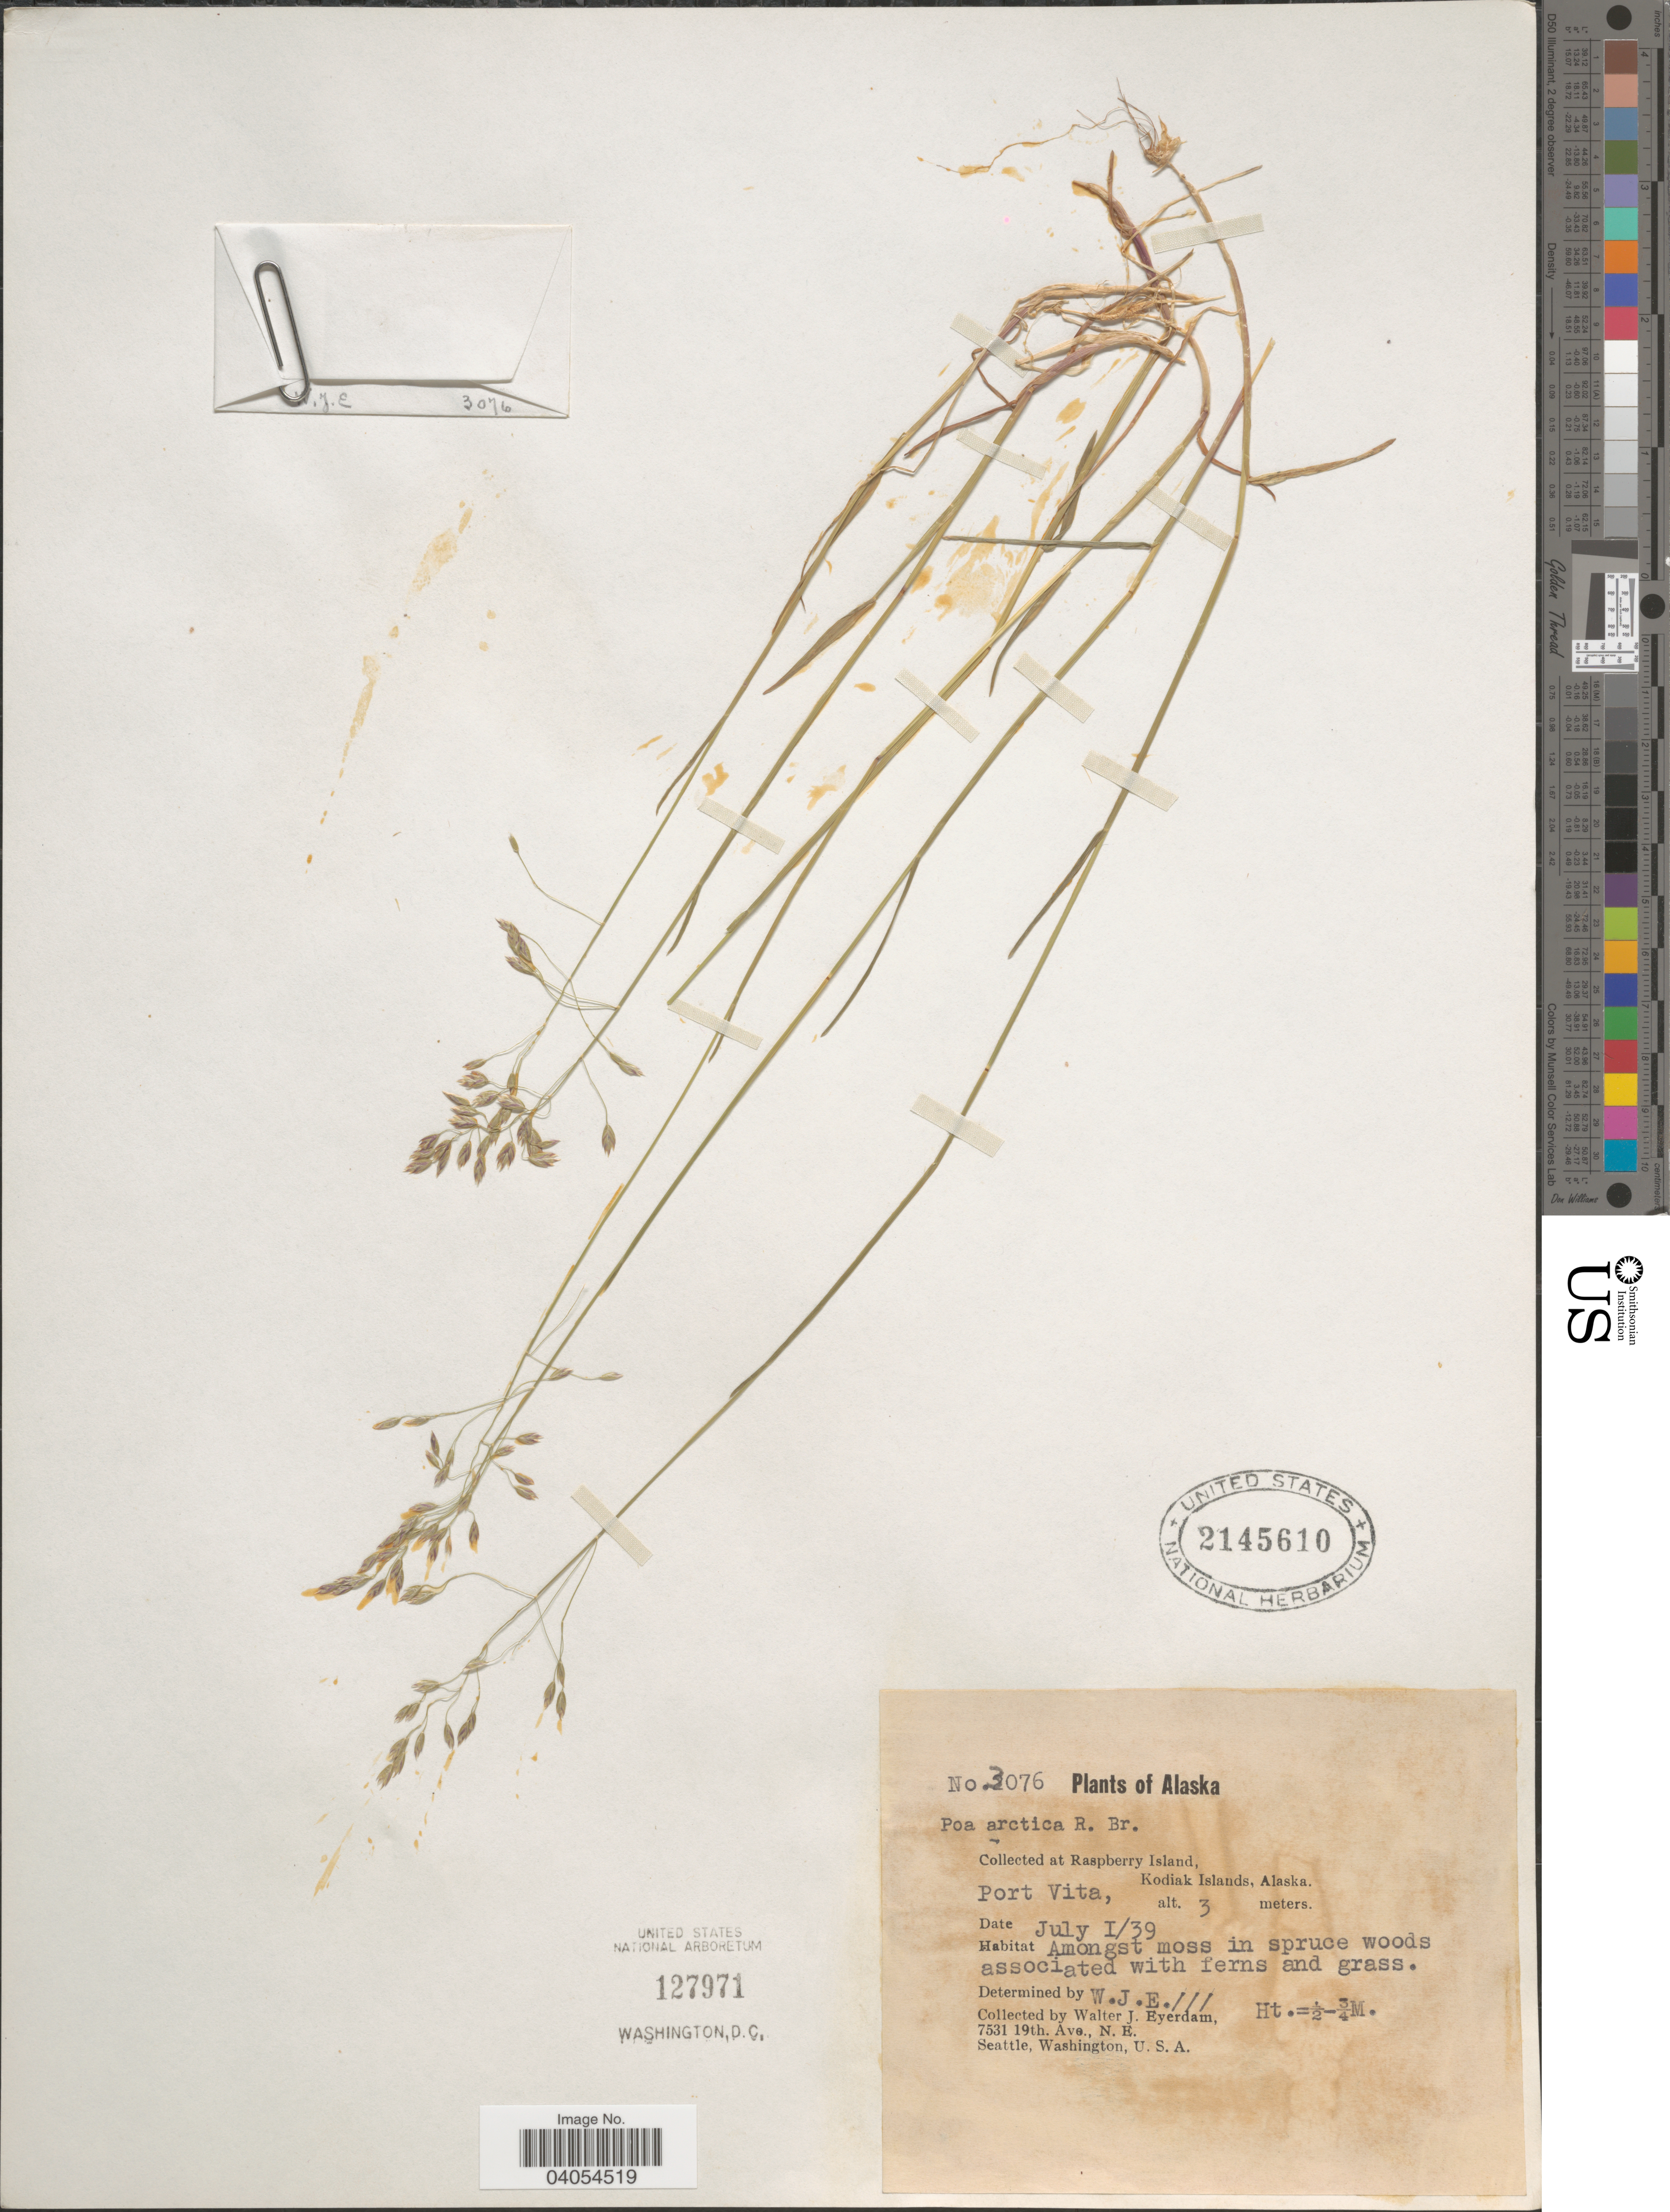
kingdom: Plantae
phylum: Tracheophyta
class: Liliopsida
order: Poales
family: Poaceae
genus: Poa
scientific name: Poa arctica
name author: R. Br.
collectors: W. J. Eyerdam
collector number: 3076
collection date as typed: Transcribed d/m/y: 1/7/39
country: United States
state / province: Alaska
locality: Raspberry Island, Kodiak Islands. Port Vita.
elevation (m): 3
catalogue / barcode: US 2145610